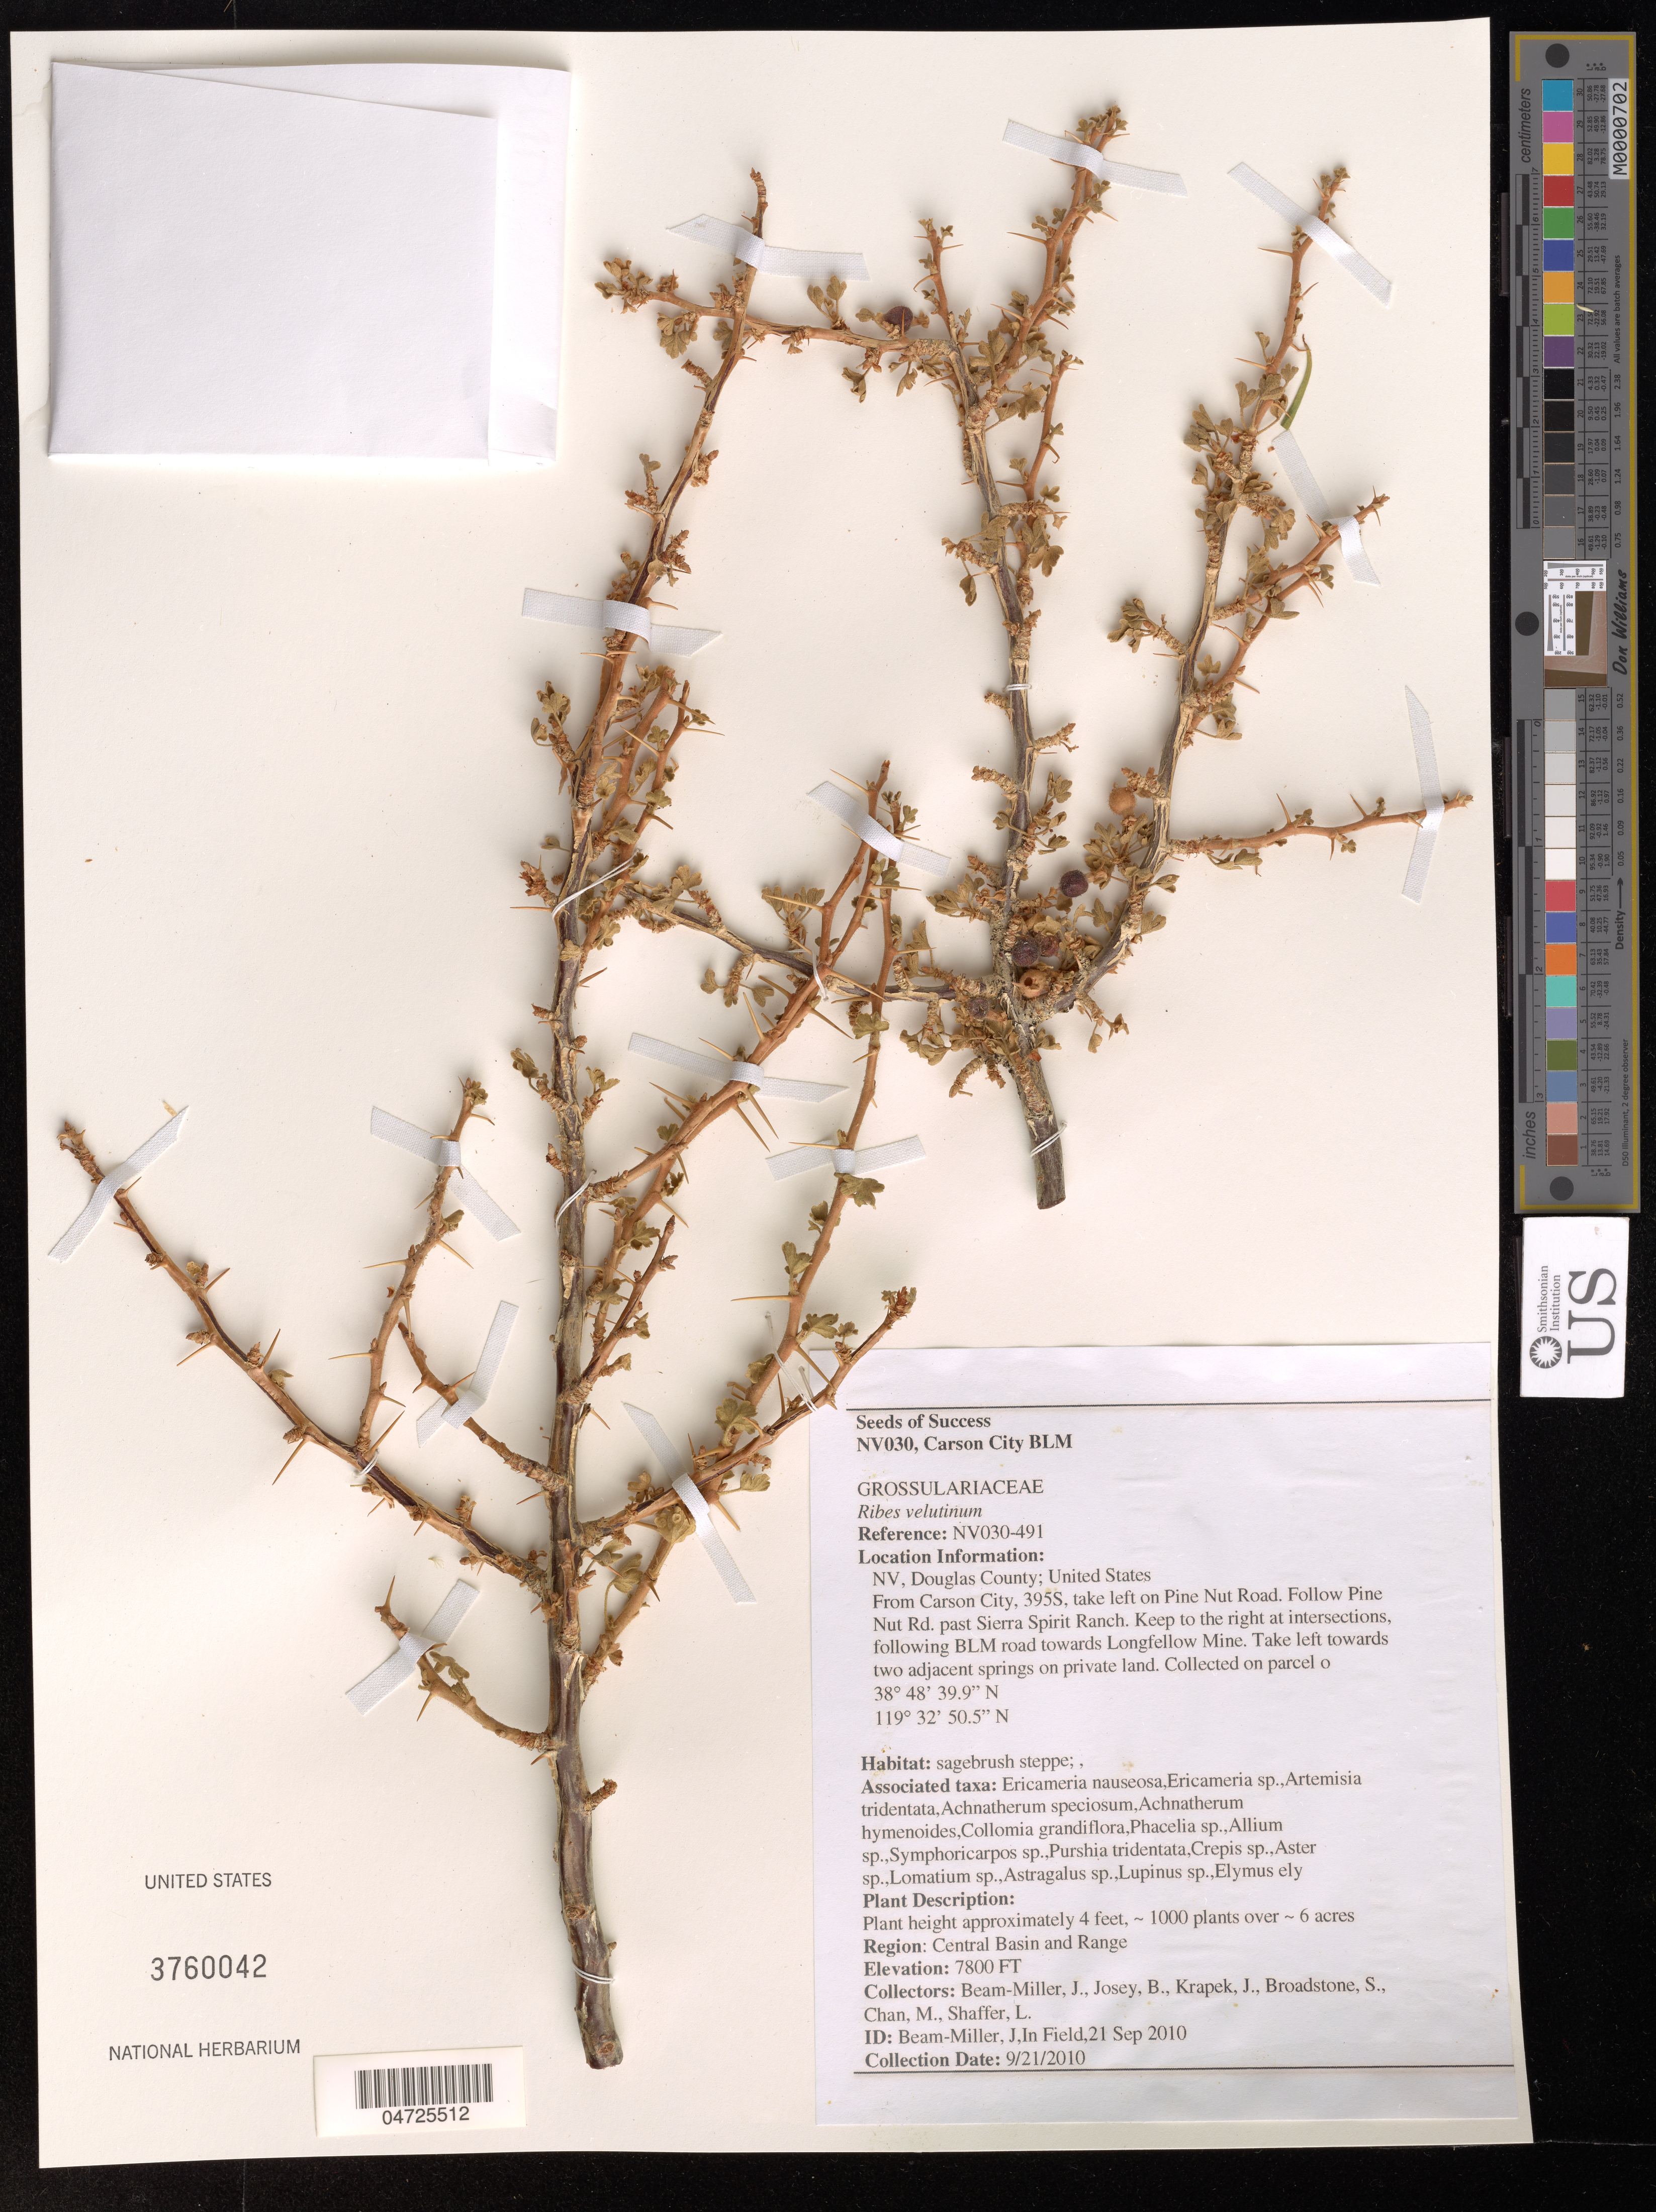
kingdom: Plantae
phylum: Tracheophyta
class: Magnoliopsida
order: Saxifragales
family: Grossulariaceae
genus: Ribes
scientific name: Ribes velutinum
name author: Greene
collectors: J. Beam-Miller, B. Josey, J. Krapek, S. Broadstone & et al.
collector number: NV030-491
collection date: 2010-09-21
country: United States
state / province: Nevada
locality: Douglas County. From Carson City, 395S, take left on Pine Nut Road. Follow Pine Nut Rd. past Sierra Spirit Ranch. Keep to the right at intersections, following BLM road towards Longfellow Mine. Take left towards two adjacent springs on private land. Region: Central Basin and Range.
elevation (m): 2377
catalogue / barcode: US 3760042